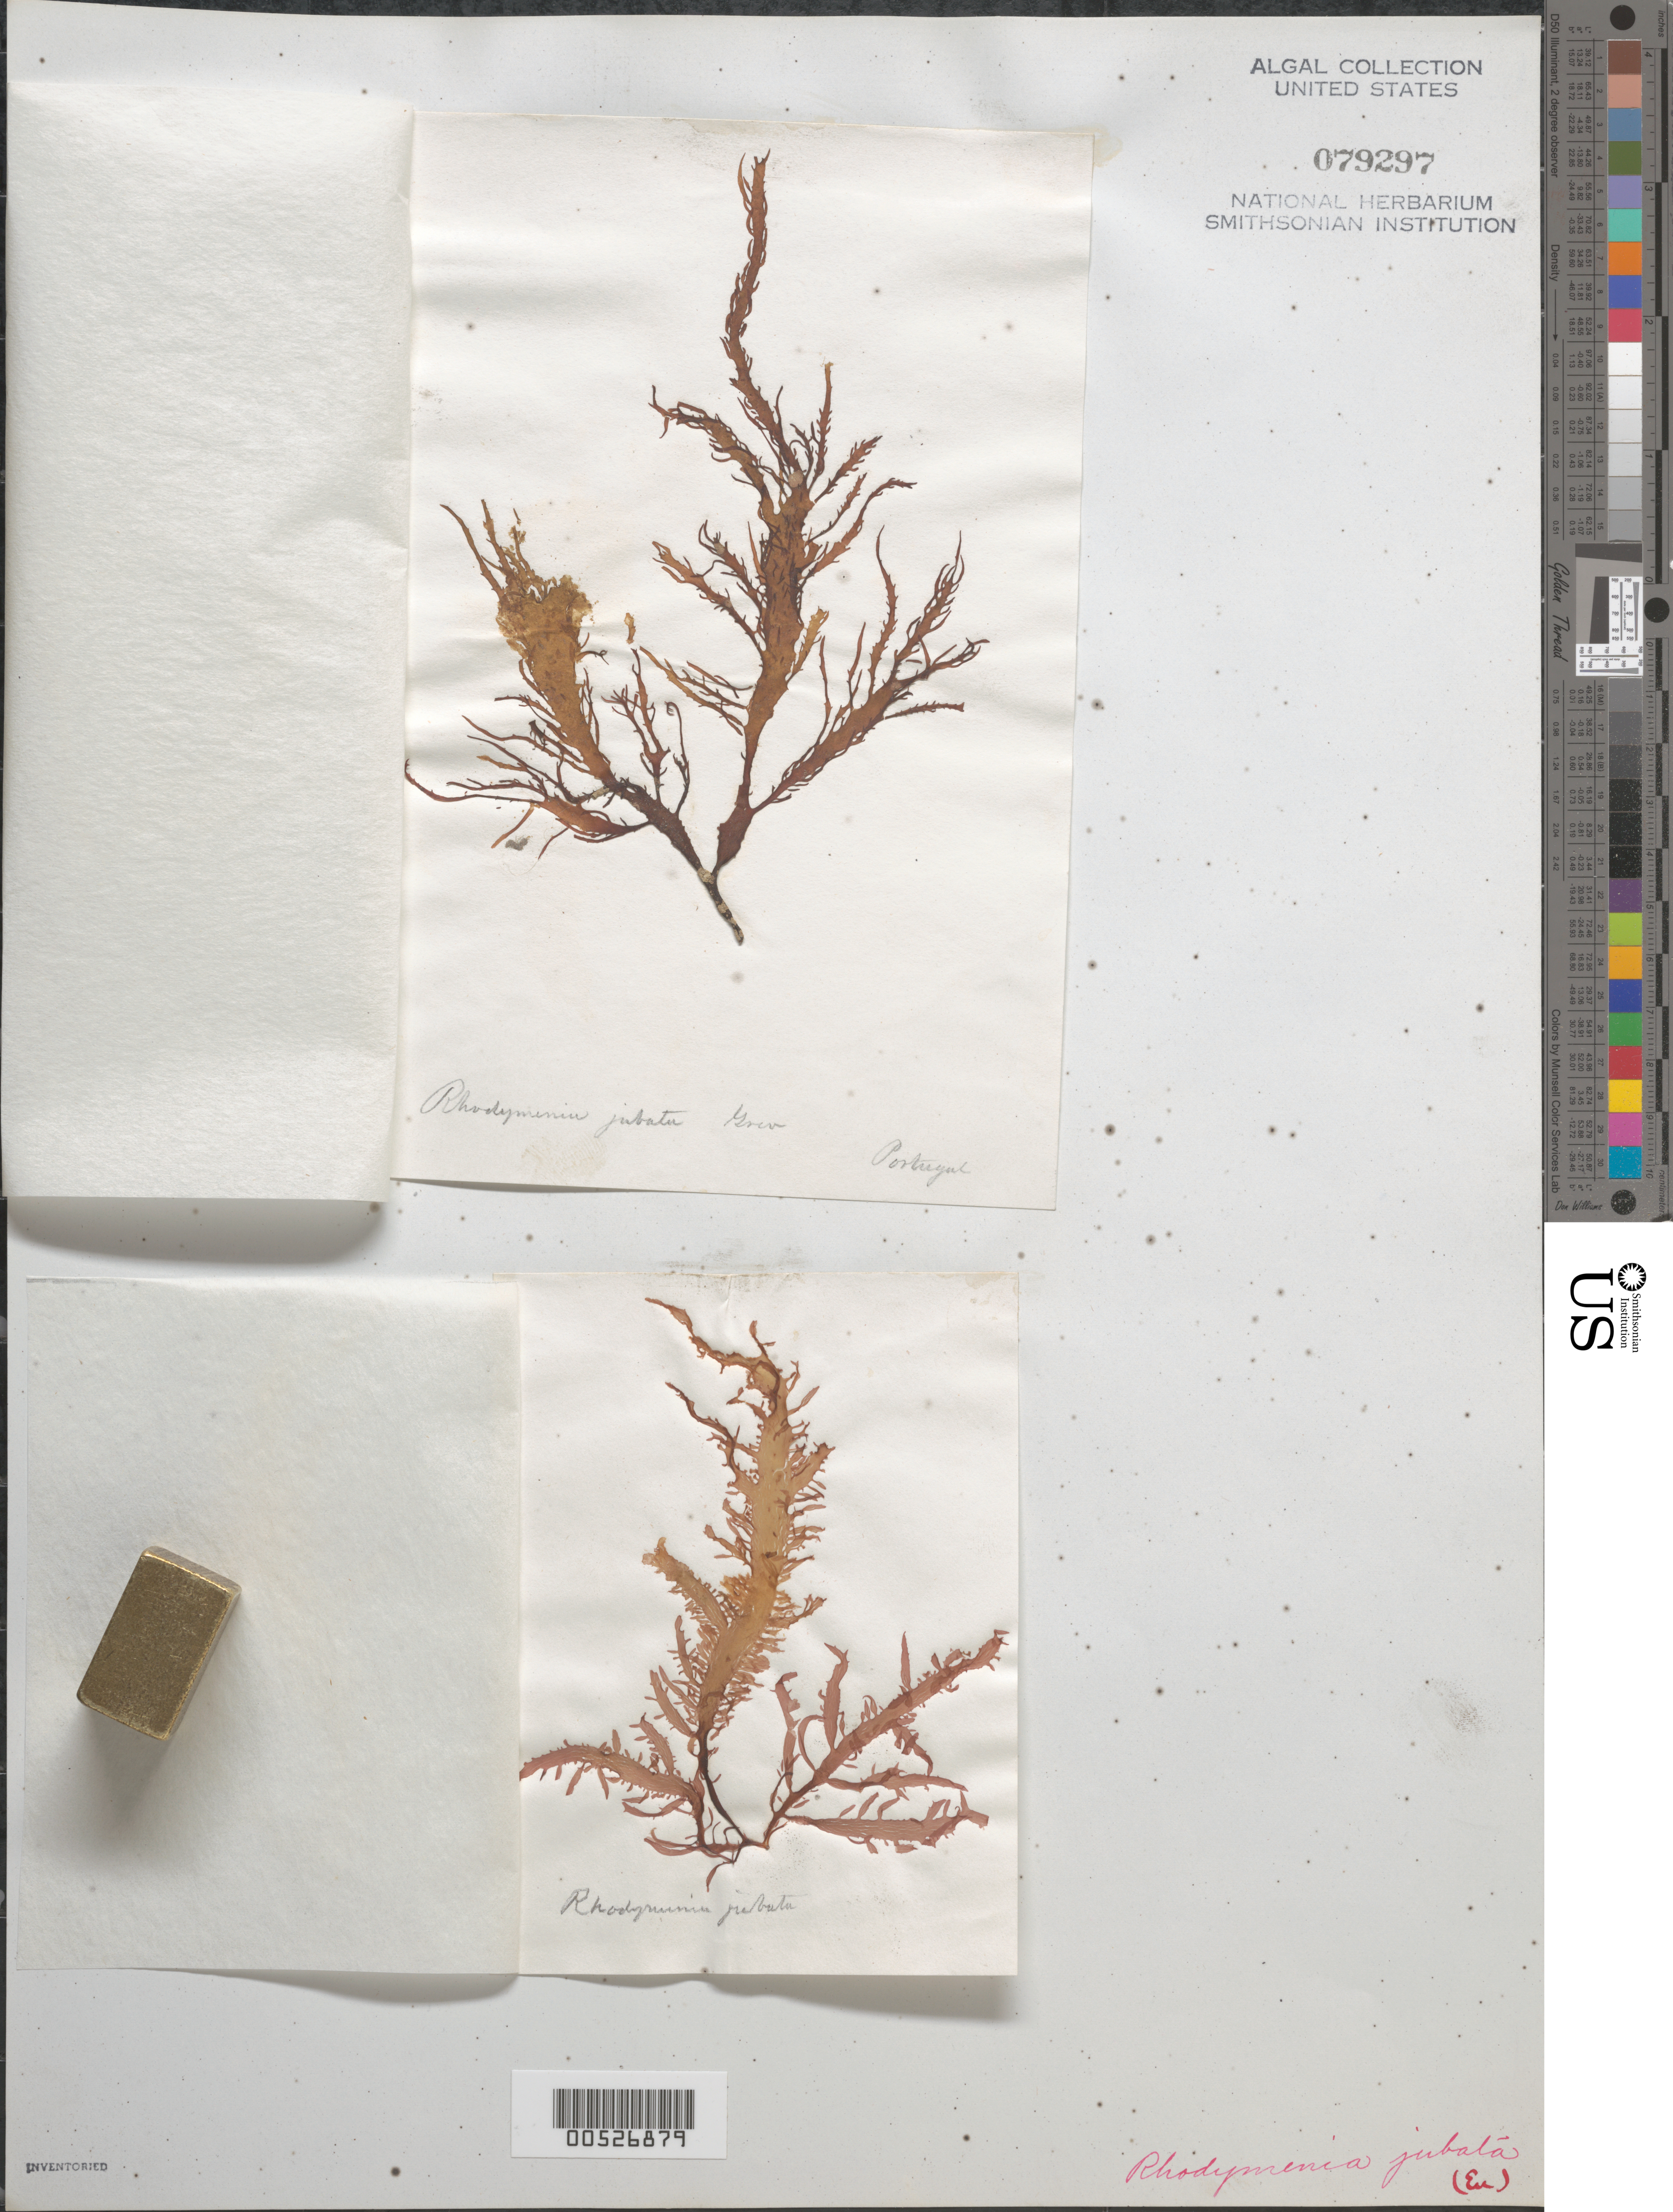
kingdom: Plantae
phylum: Rhodophyta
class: Florideophyceae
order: Gigartinales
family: Cystocloniaceae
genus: Calliblepharis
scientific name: Calliblepharis jubata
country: Portugal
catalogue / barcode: US 79297